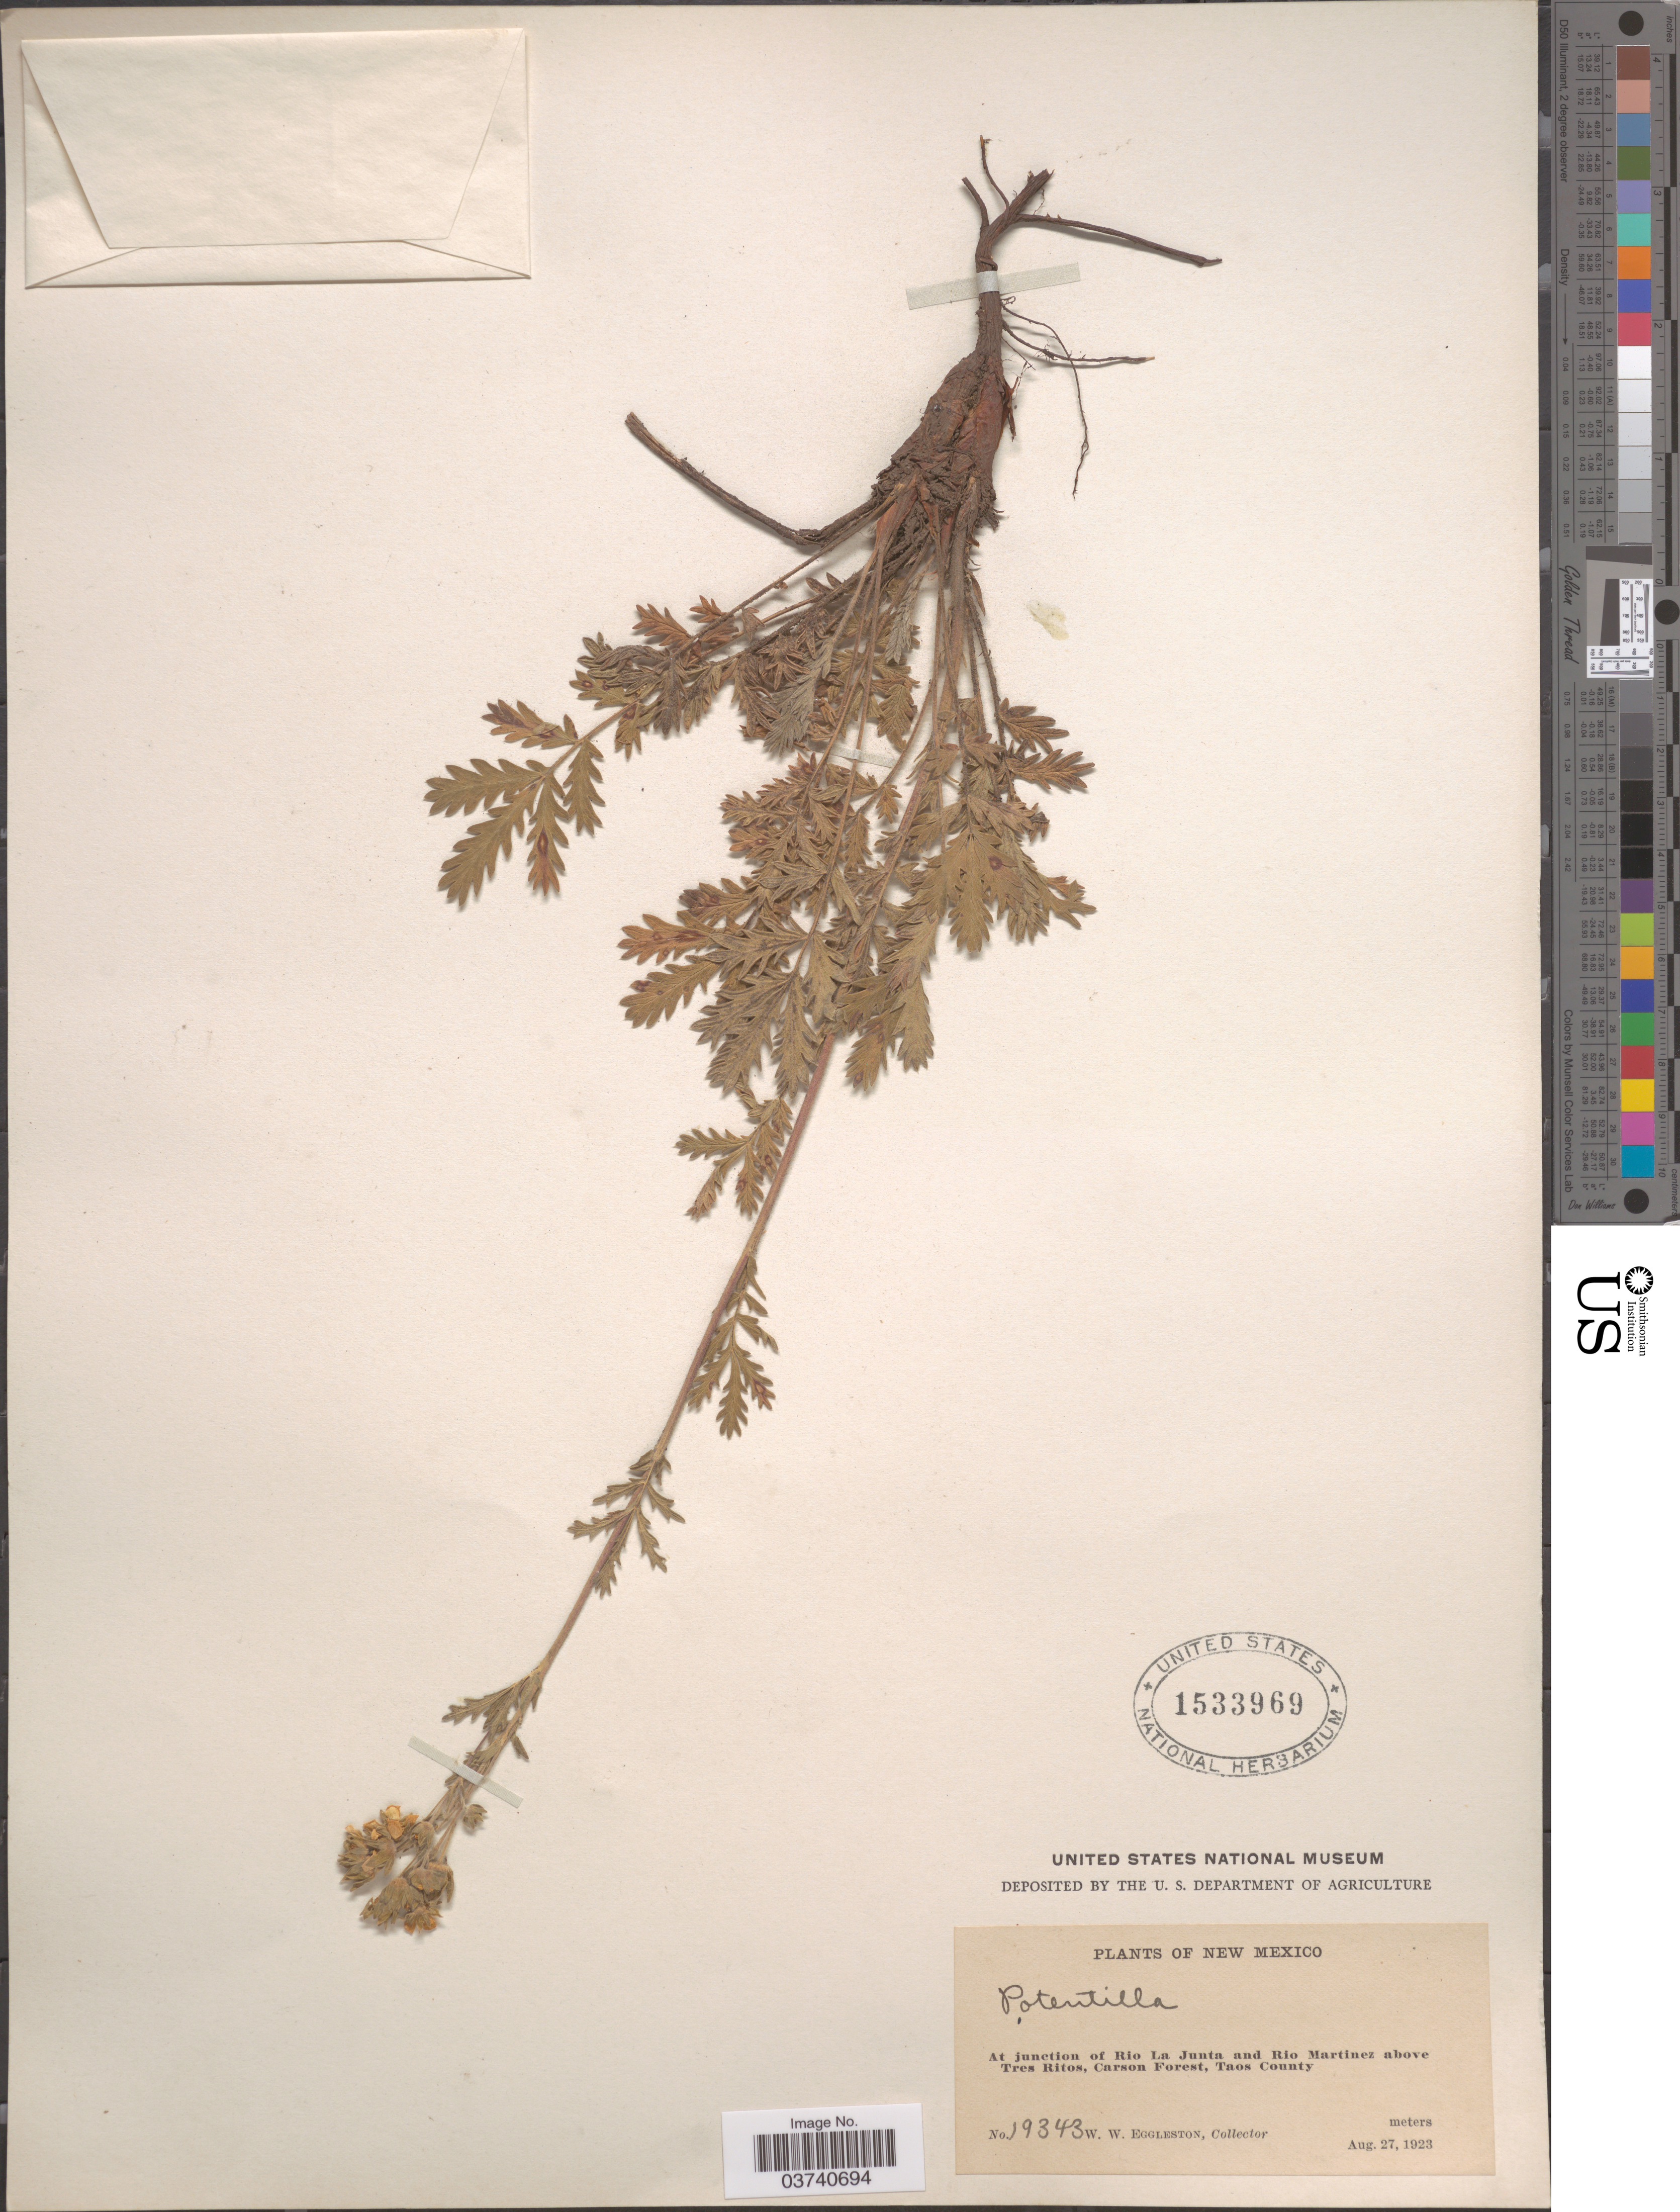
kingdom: Plantae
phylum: Tracheophyta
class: Magnoliopsida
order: Rosales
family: Rosaceae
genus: Potentilla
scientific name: Potentilla pensylvanica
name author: L.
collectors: W. W. Eggleston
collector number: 19343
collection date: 1923-08-27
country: United States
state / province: New Mexico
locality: At junction of Rio La Junta and Rio Martinez above Tres Ritos, Carson Forest, Taos County.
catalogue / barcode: US 1533969